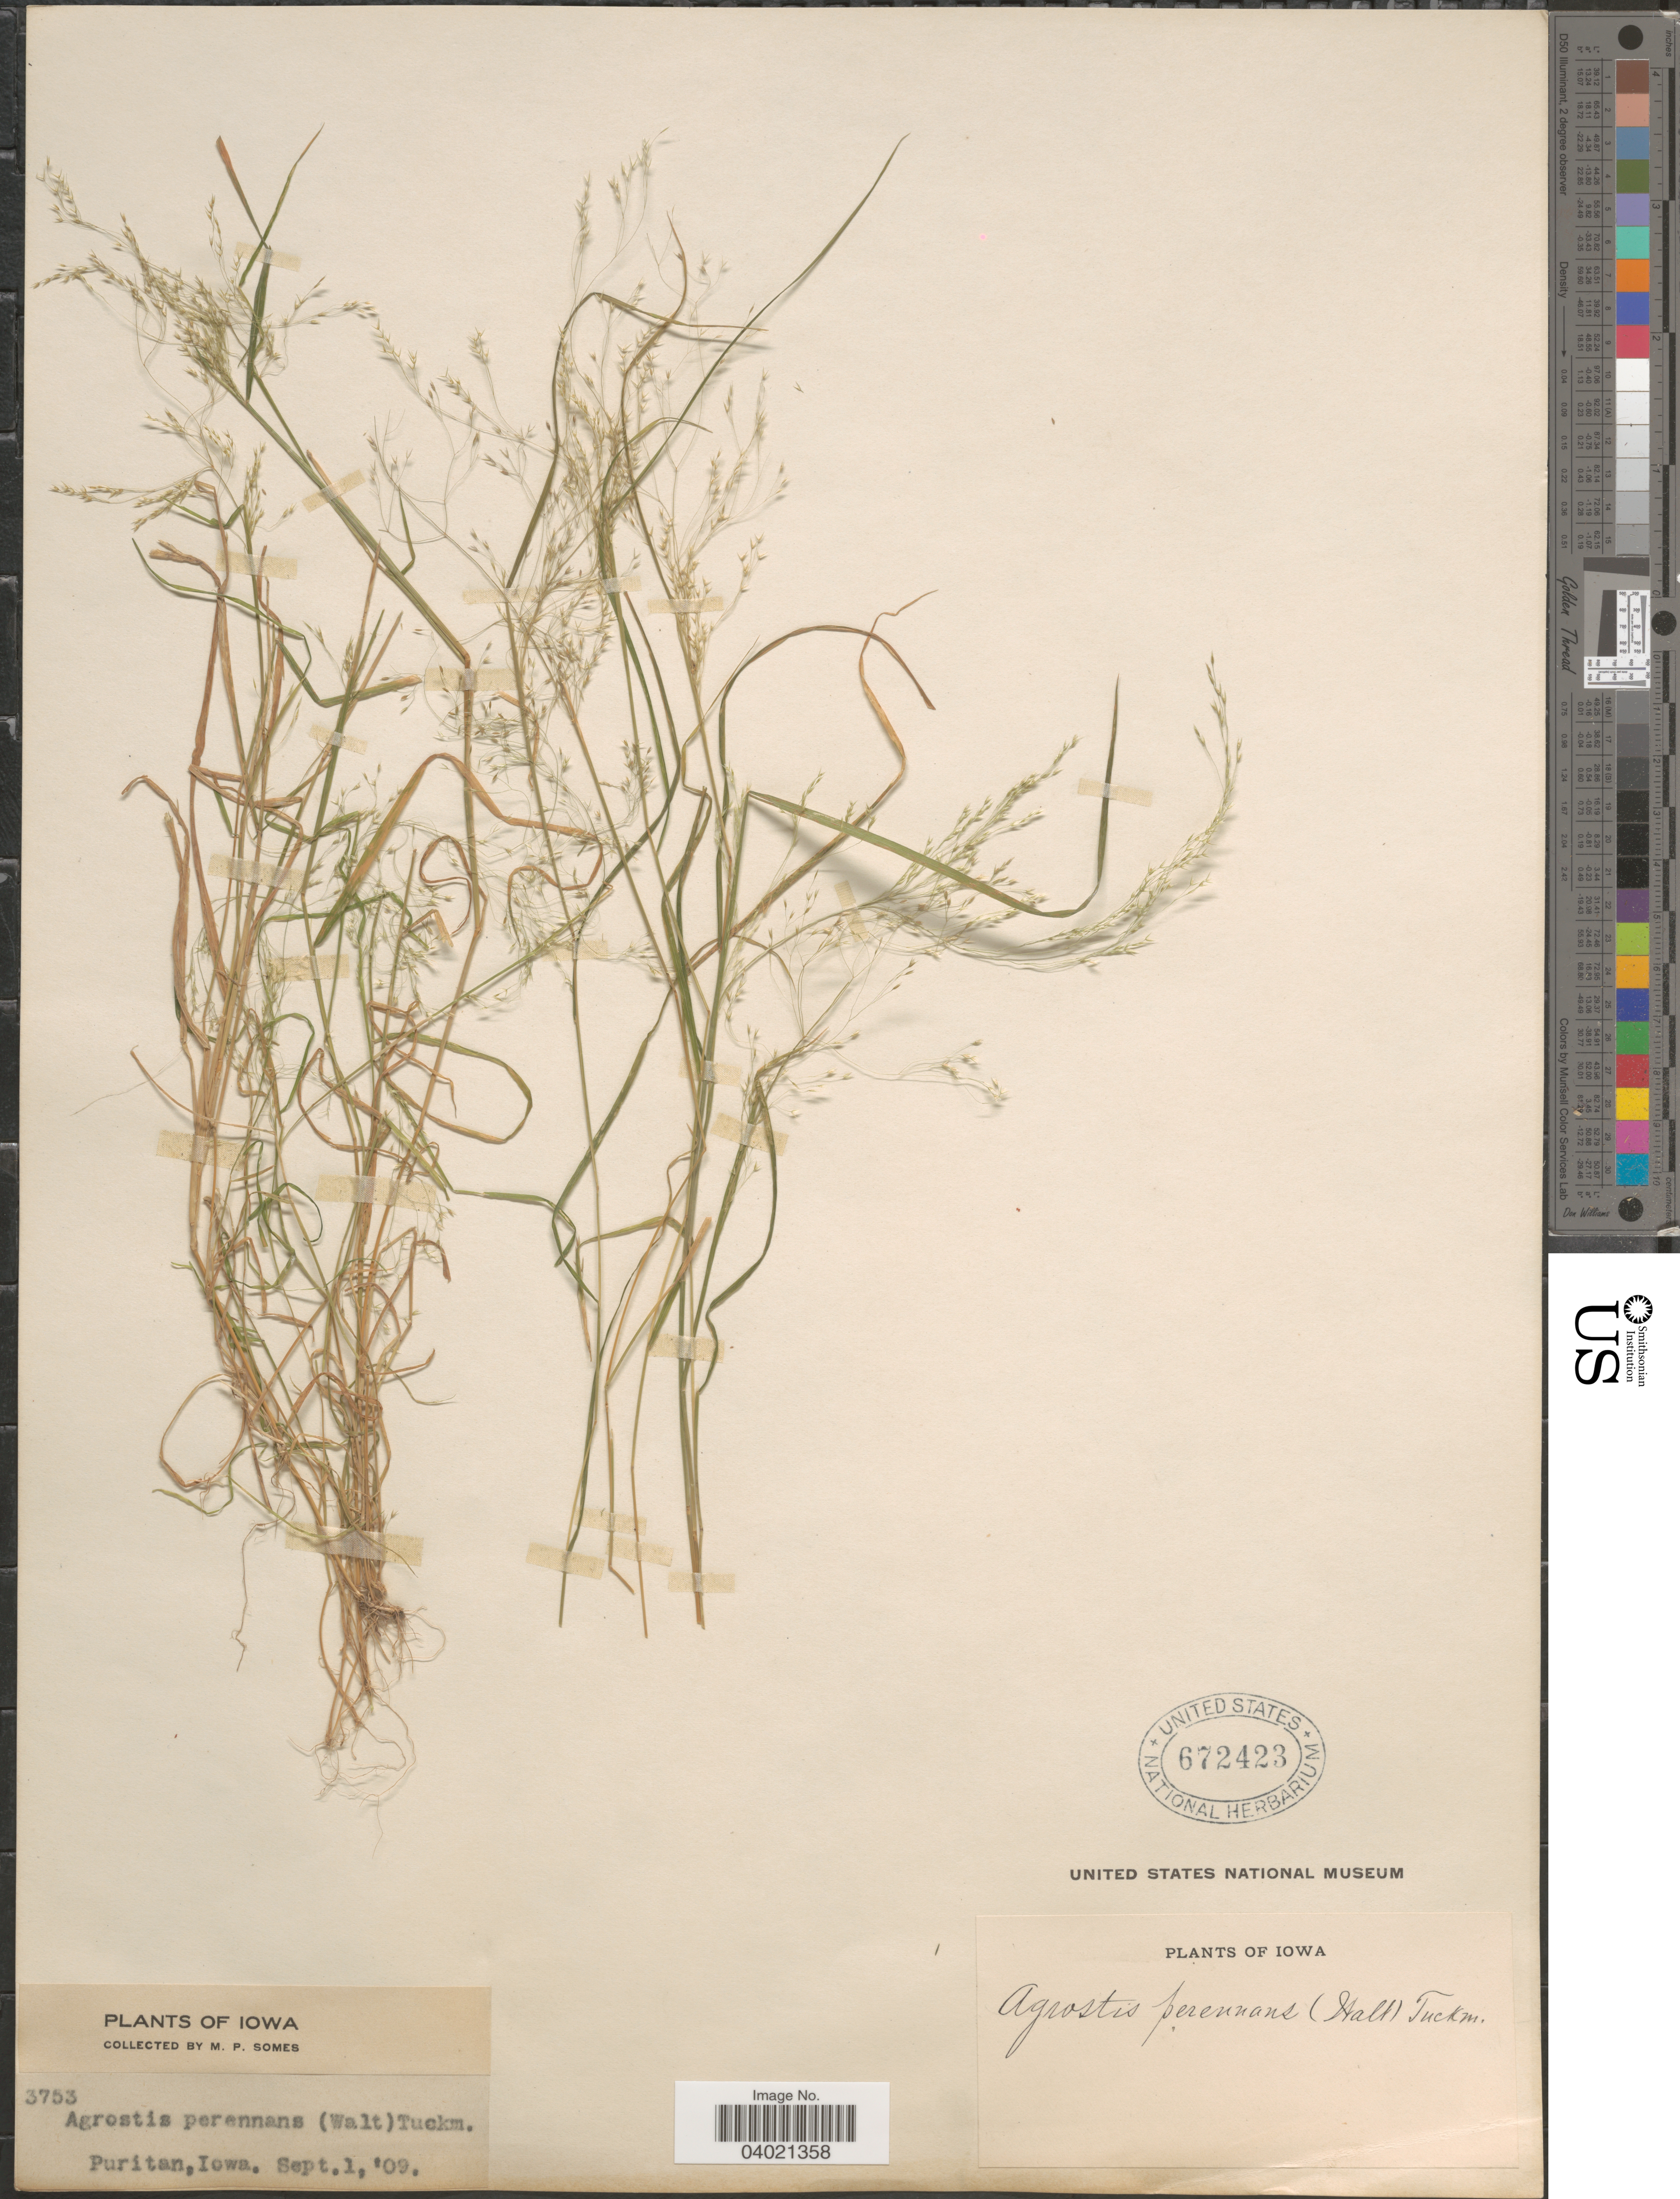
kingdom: Plantae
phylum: Tracheophyta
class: Liliopsida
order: Poales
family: Poaceae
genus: Agrostis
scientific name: Agrostis perennans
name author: (Walter) Tuck.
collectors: M. Somes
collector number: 3753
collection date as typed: Transcribed d/m/y: 1/9/9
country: United States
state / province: Iowa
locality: Puritan.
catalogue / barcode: US 672423